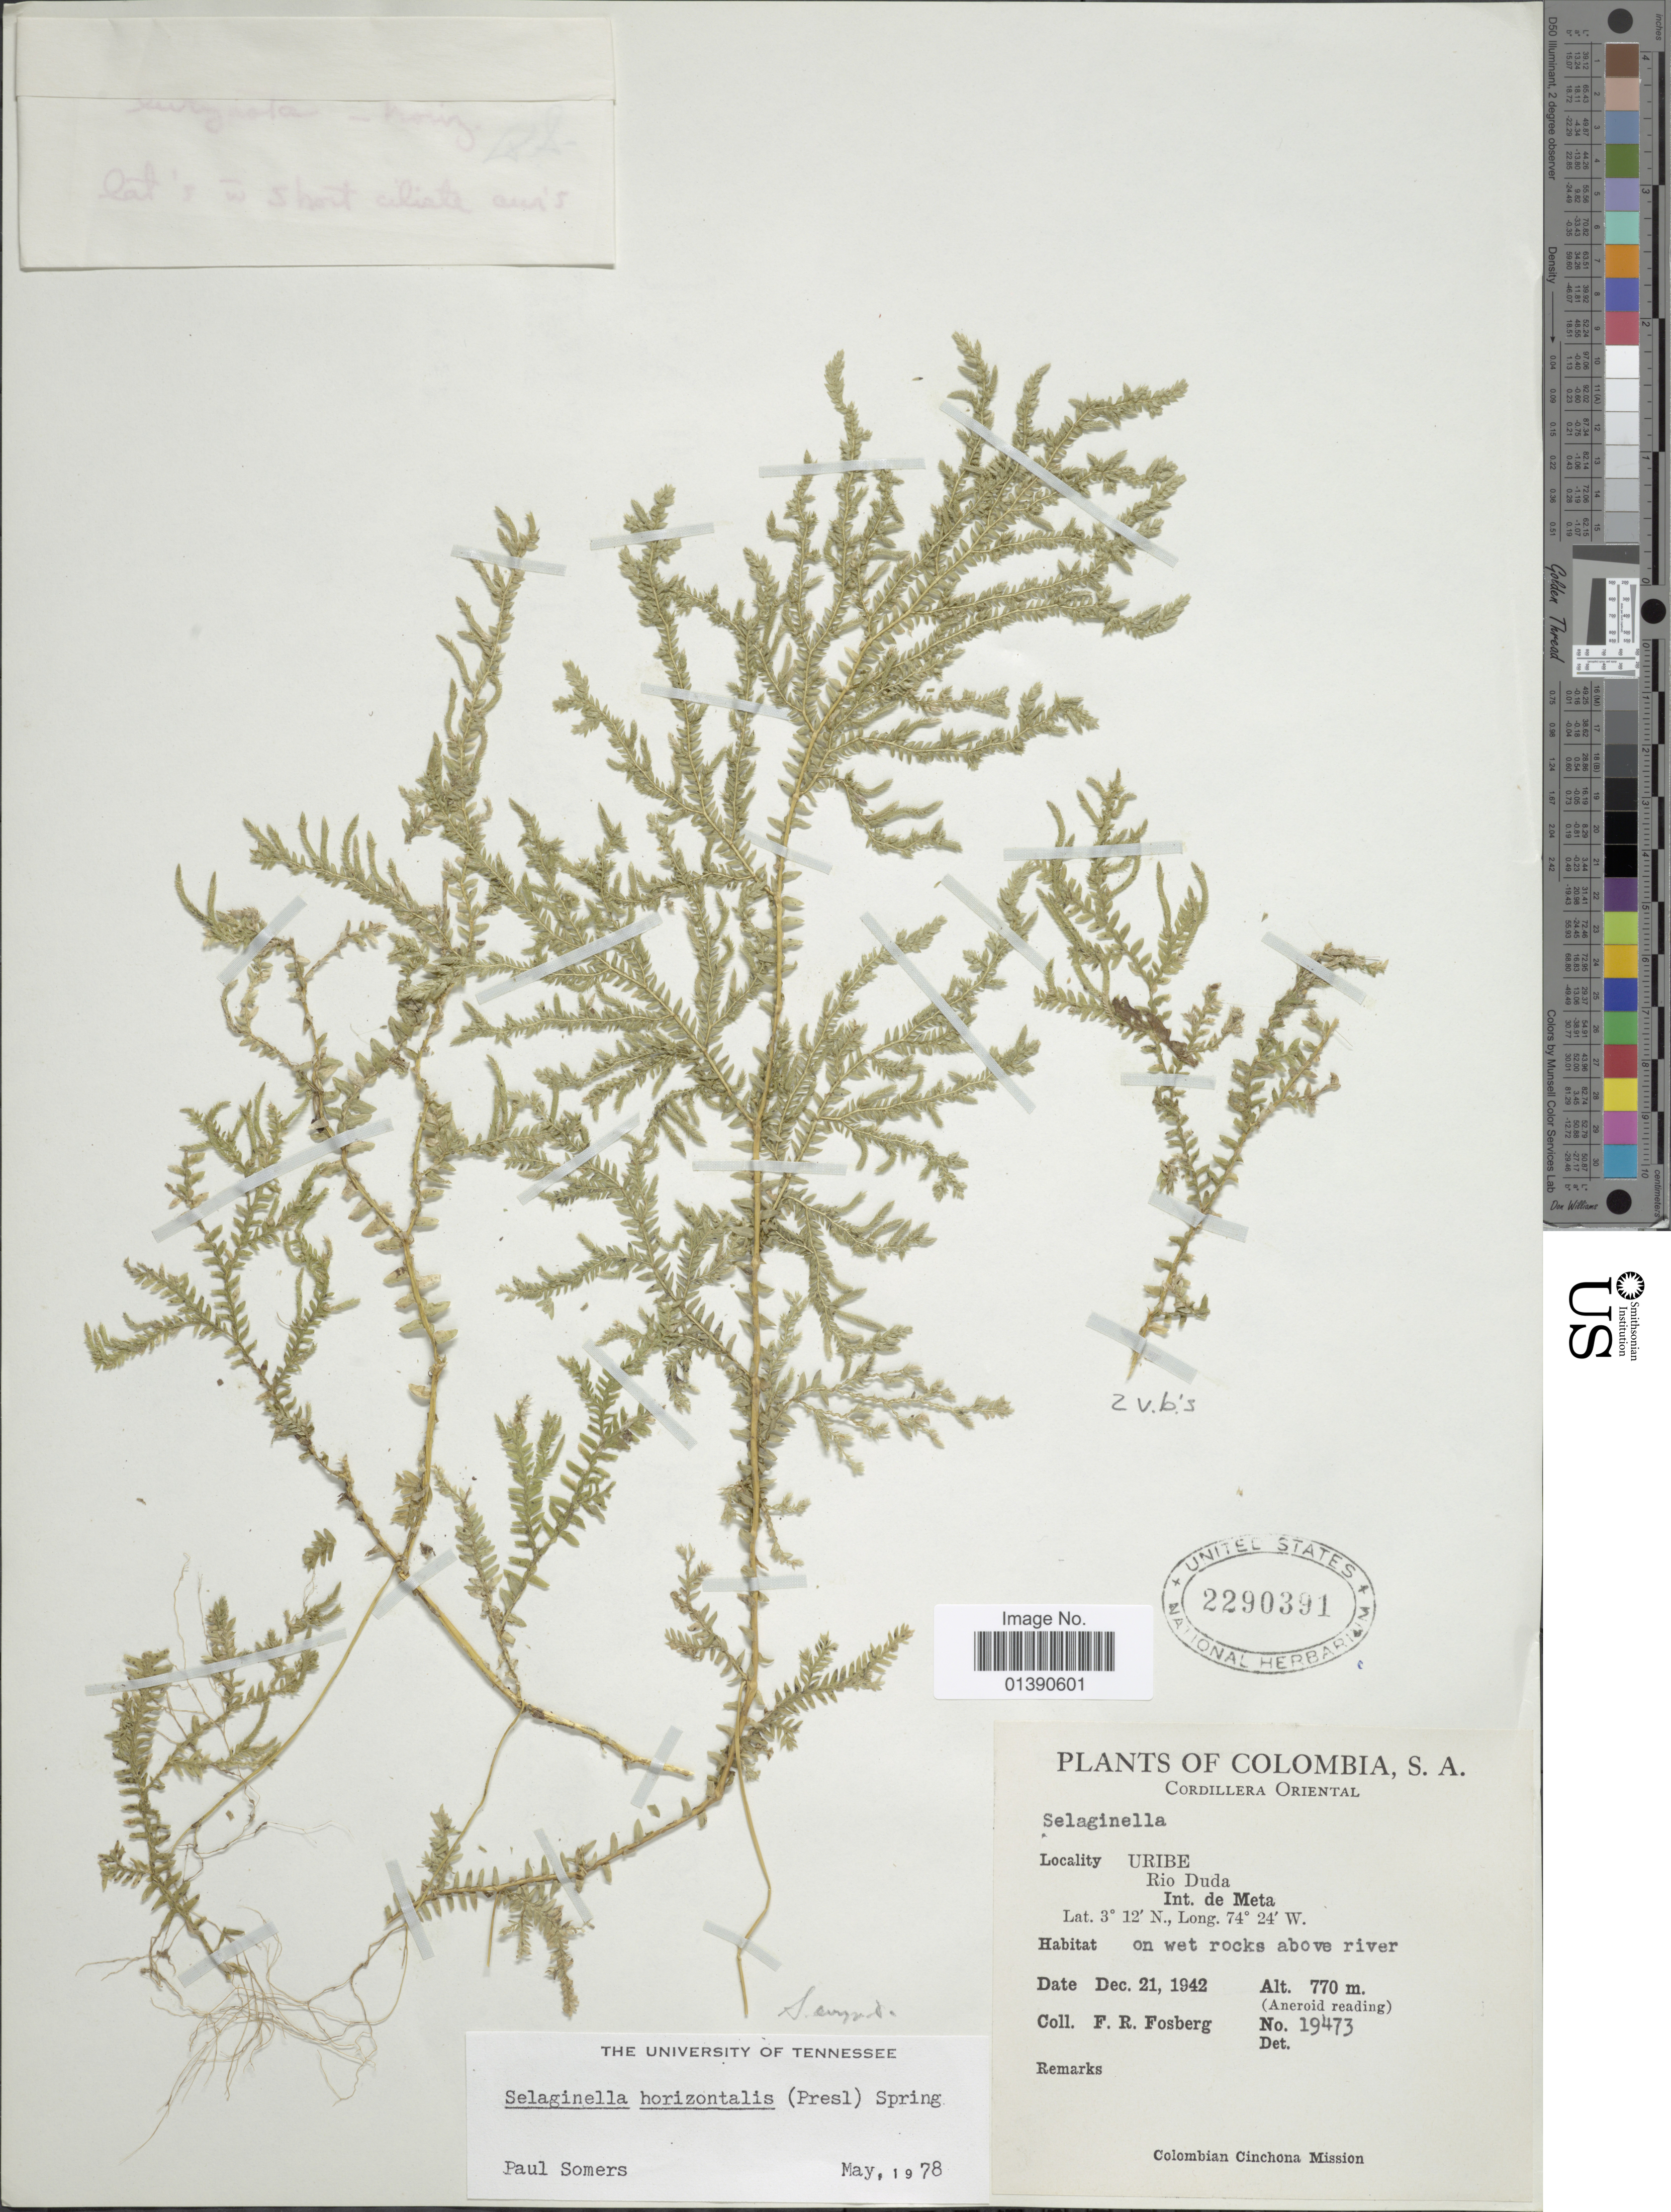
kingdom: Plantae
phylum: Tracheophyta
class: Lycopodiopsida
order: Selaginellales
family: Selaginellaceae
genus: Selaginella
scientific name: Selaginella eurynota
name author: A. Braun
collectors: F. R. Fosberg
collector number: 19473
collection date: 1942-12-21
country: Colombia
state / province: Meta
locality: Cordillera Oriental, Uribe, Rio Duda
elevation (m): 770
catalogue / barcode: US 2290391